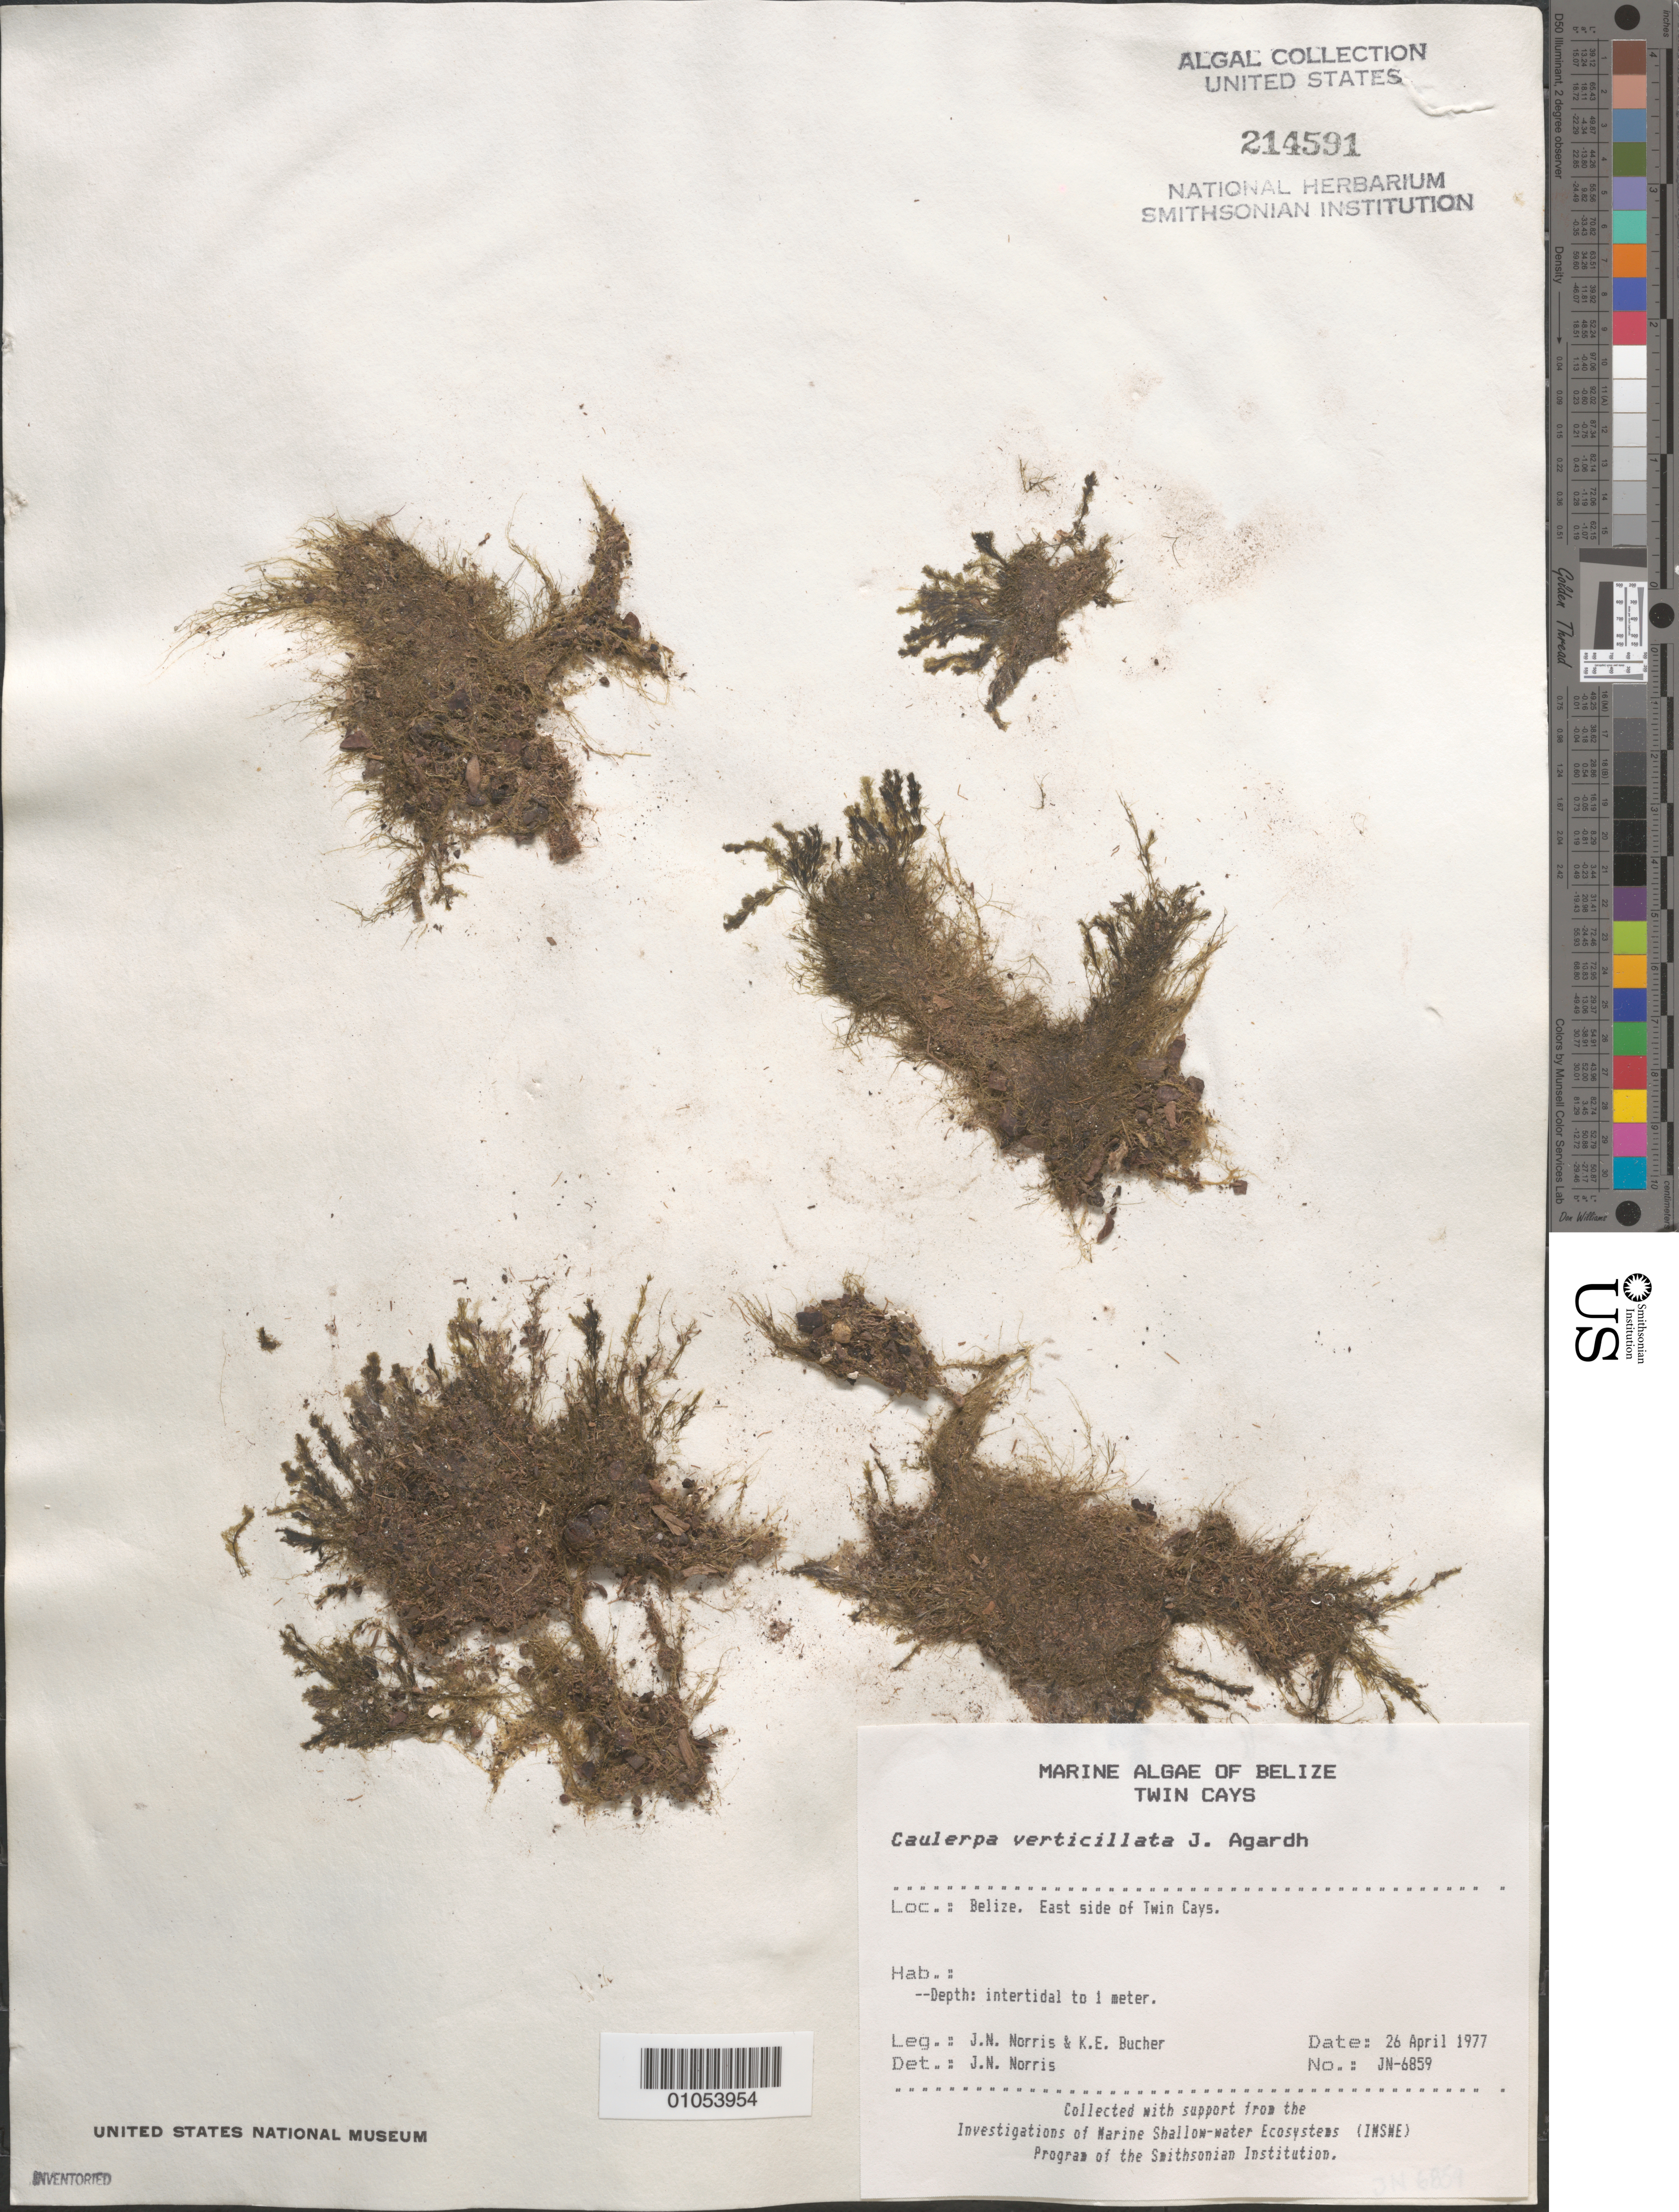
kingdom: Plantae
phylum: Chlorophyta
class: Ulvophyceae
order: Bryopsidales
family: Caulerpaceae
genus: Caulerpa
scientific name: Caulerpa verticillata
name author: J. Agardh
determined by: Norris, James N.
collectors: J. N. Norris & K. E. Bucher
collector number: JN-6859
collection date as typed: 26 Apr 1977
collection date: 1977-04-26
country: Belize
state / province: Stann Creek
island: Twin Cays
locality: East side of Twin Cays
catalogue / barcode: US 214591